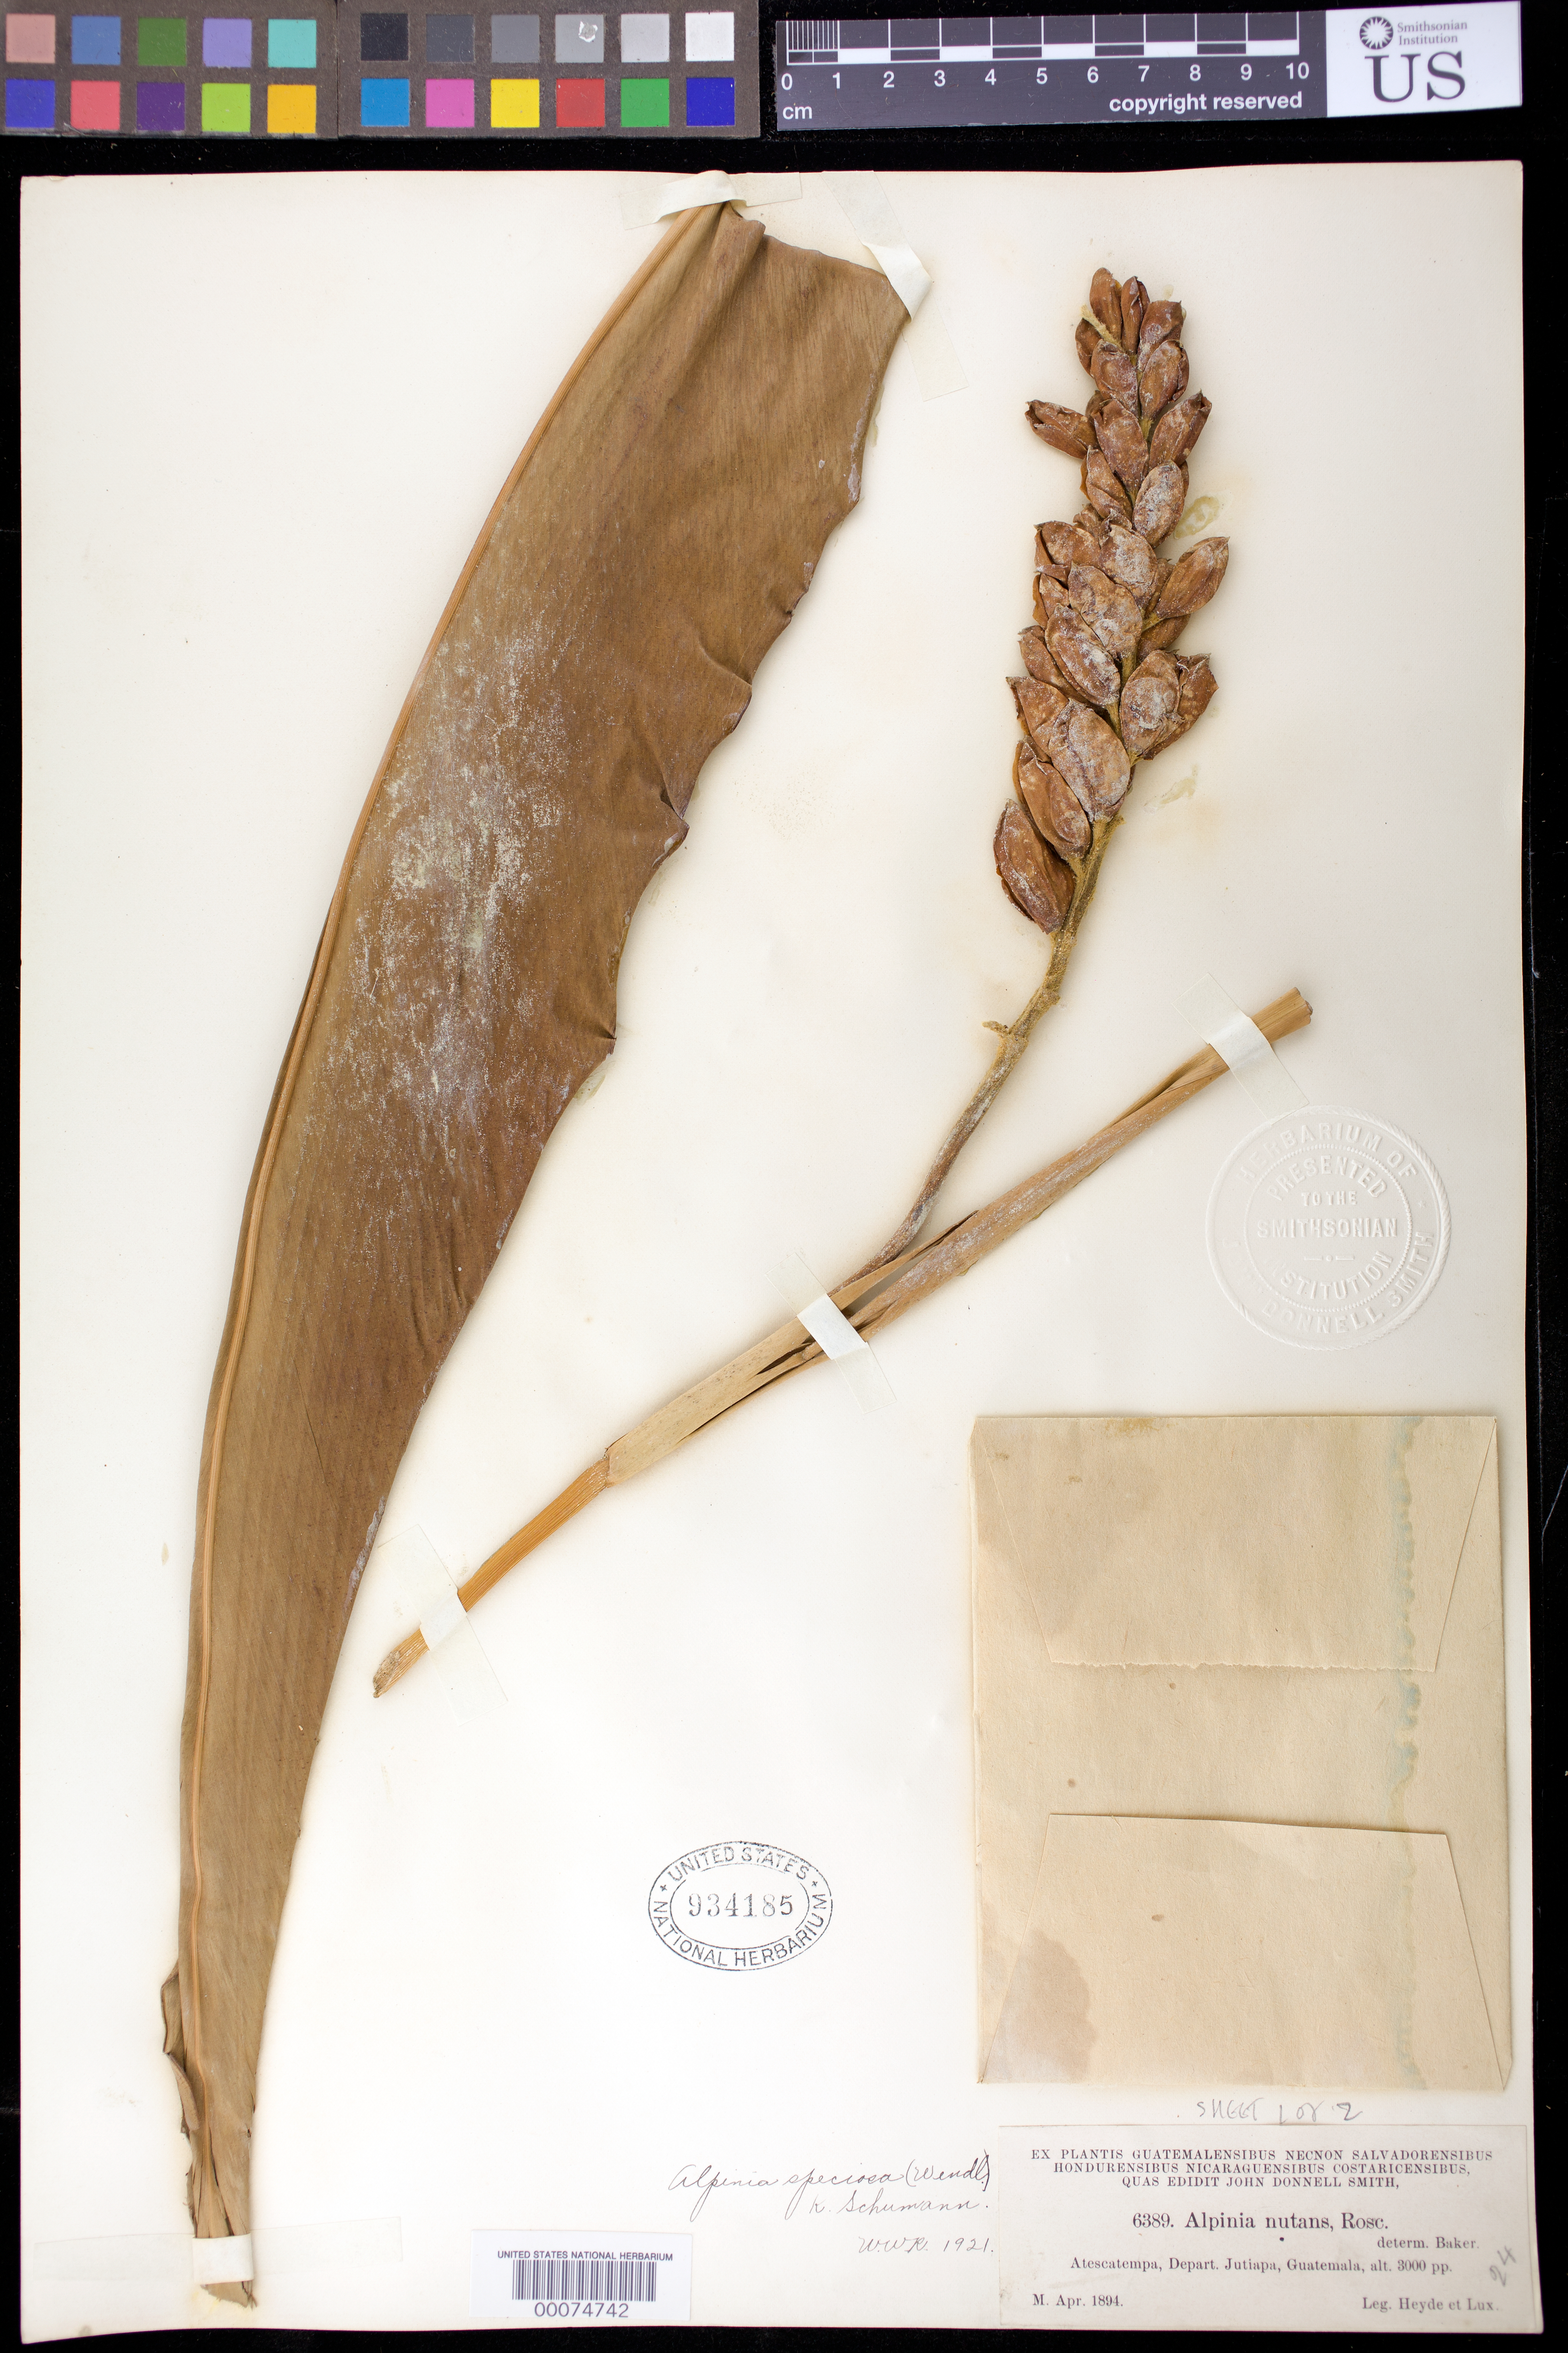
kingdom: Plantae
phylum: Tracheophyta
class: Liliopsida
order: Zingiberales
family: Zingiberaceae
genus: Alpinia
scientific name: Alpinia zerumbet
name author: (Pers.) B.L. Burtt & R.M. Sm.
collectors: E. T. Heyde & E. Lux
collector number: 6389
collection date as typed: Apr 1894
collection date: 1894-04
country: Guatemala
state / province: Jutiapa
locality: Atescatempa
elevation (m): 914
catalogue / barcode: US 934185